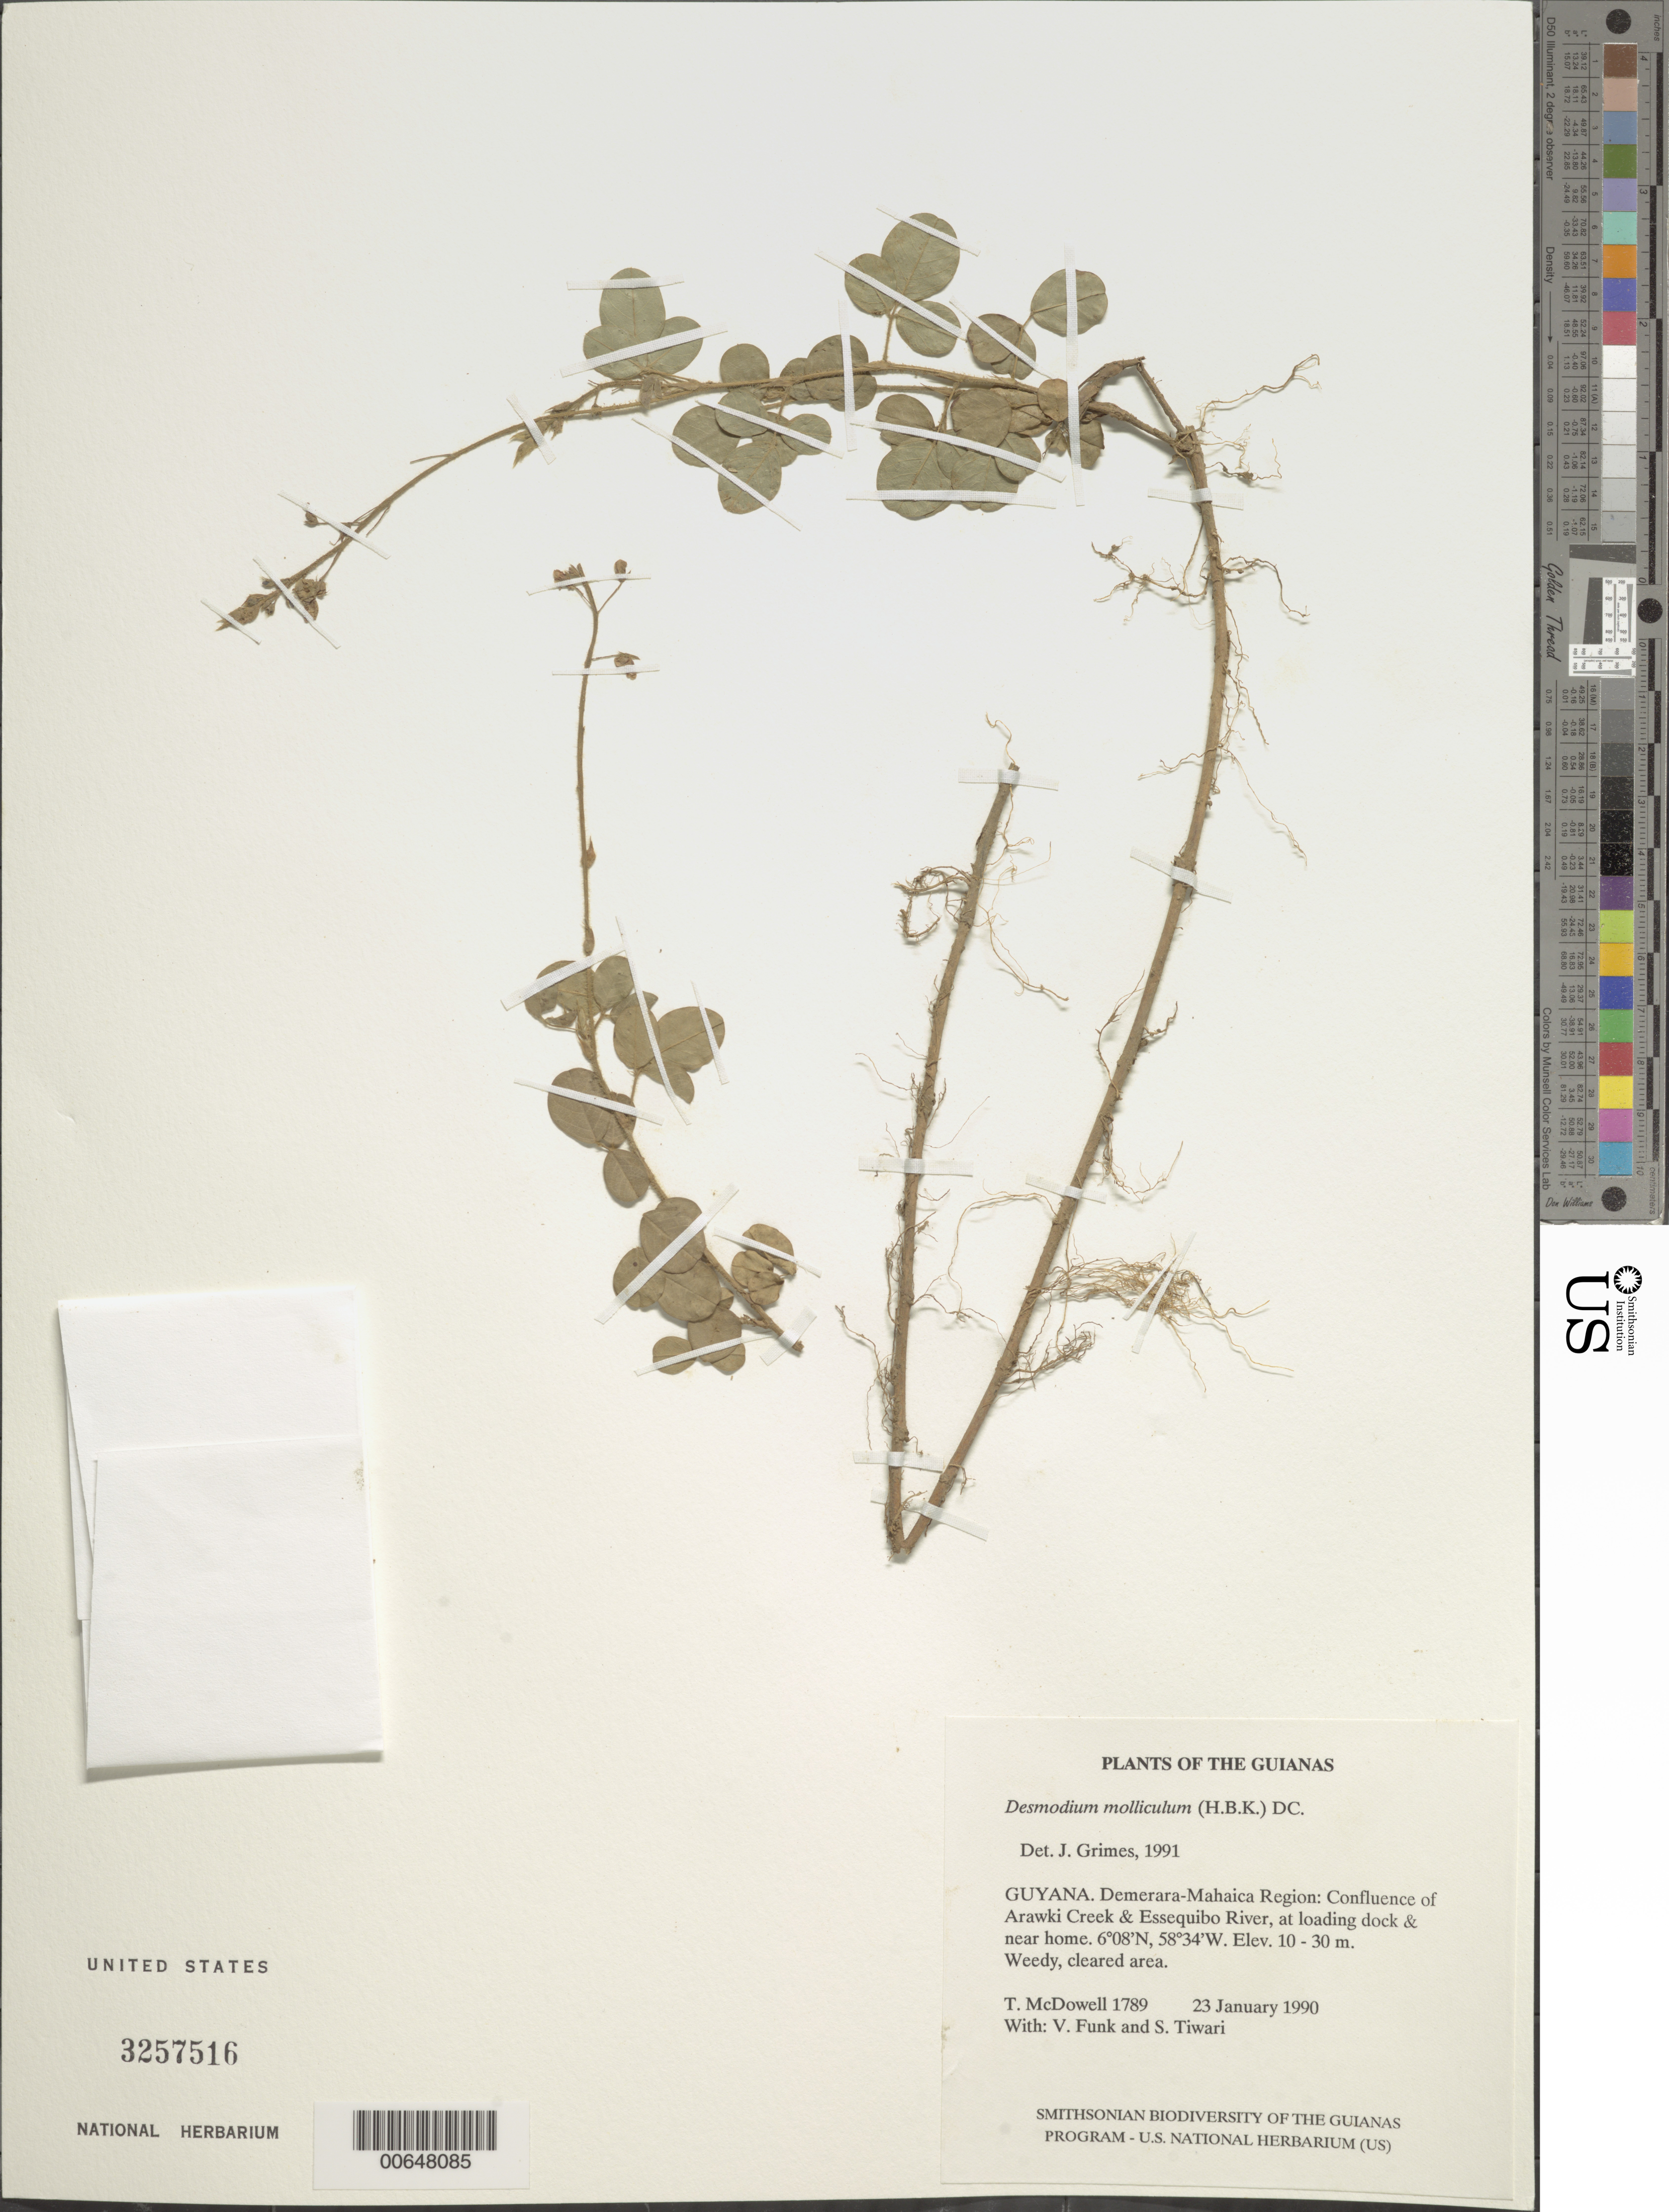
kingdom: Plantae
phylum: Tracheophyta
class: Magnoliopsida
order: Fabales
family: Fabaceae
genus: Desmodium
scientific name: Desmodium molliculum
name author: (Kunth) DC.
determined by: Grimes, J.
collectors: T. McDowell, V. Funk & S. Tiwari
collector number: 1789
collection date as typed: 23 January 1990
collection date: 1990-01-23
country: Guyana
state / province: Demerara-Mahaica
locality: Confluence of Arakwai River & Essequibo River, at loading dock and near home of guard (Ivan Rodriguez)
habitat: Weedy, cleared area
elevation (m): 10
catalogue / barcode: US 3257516